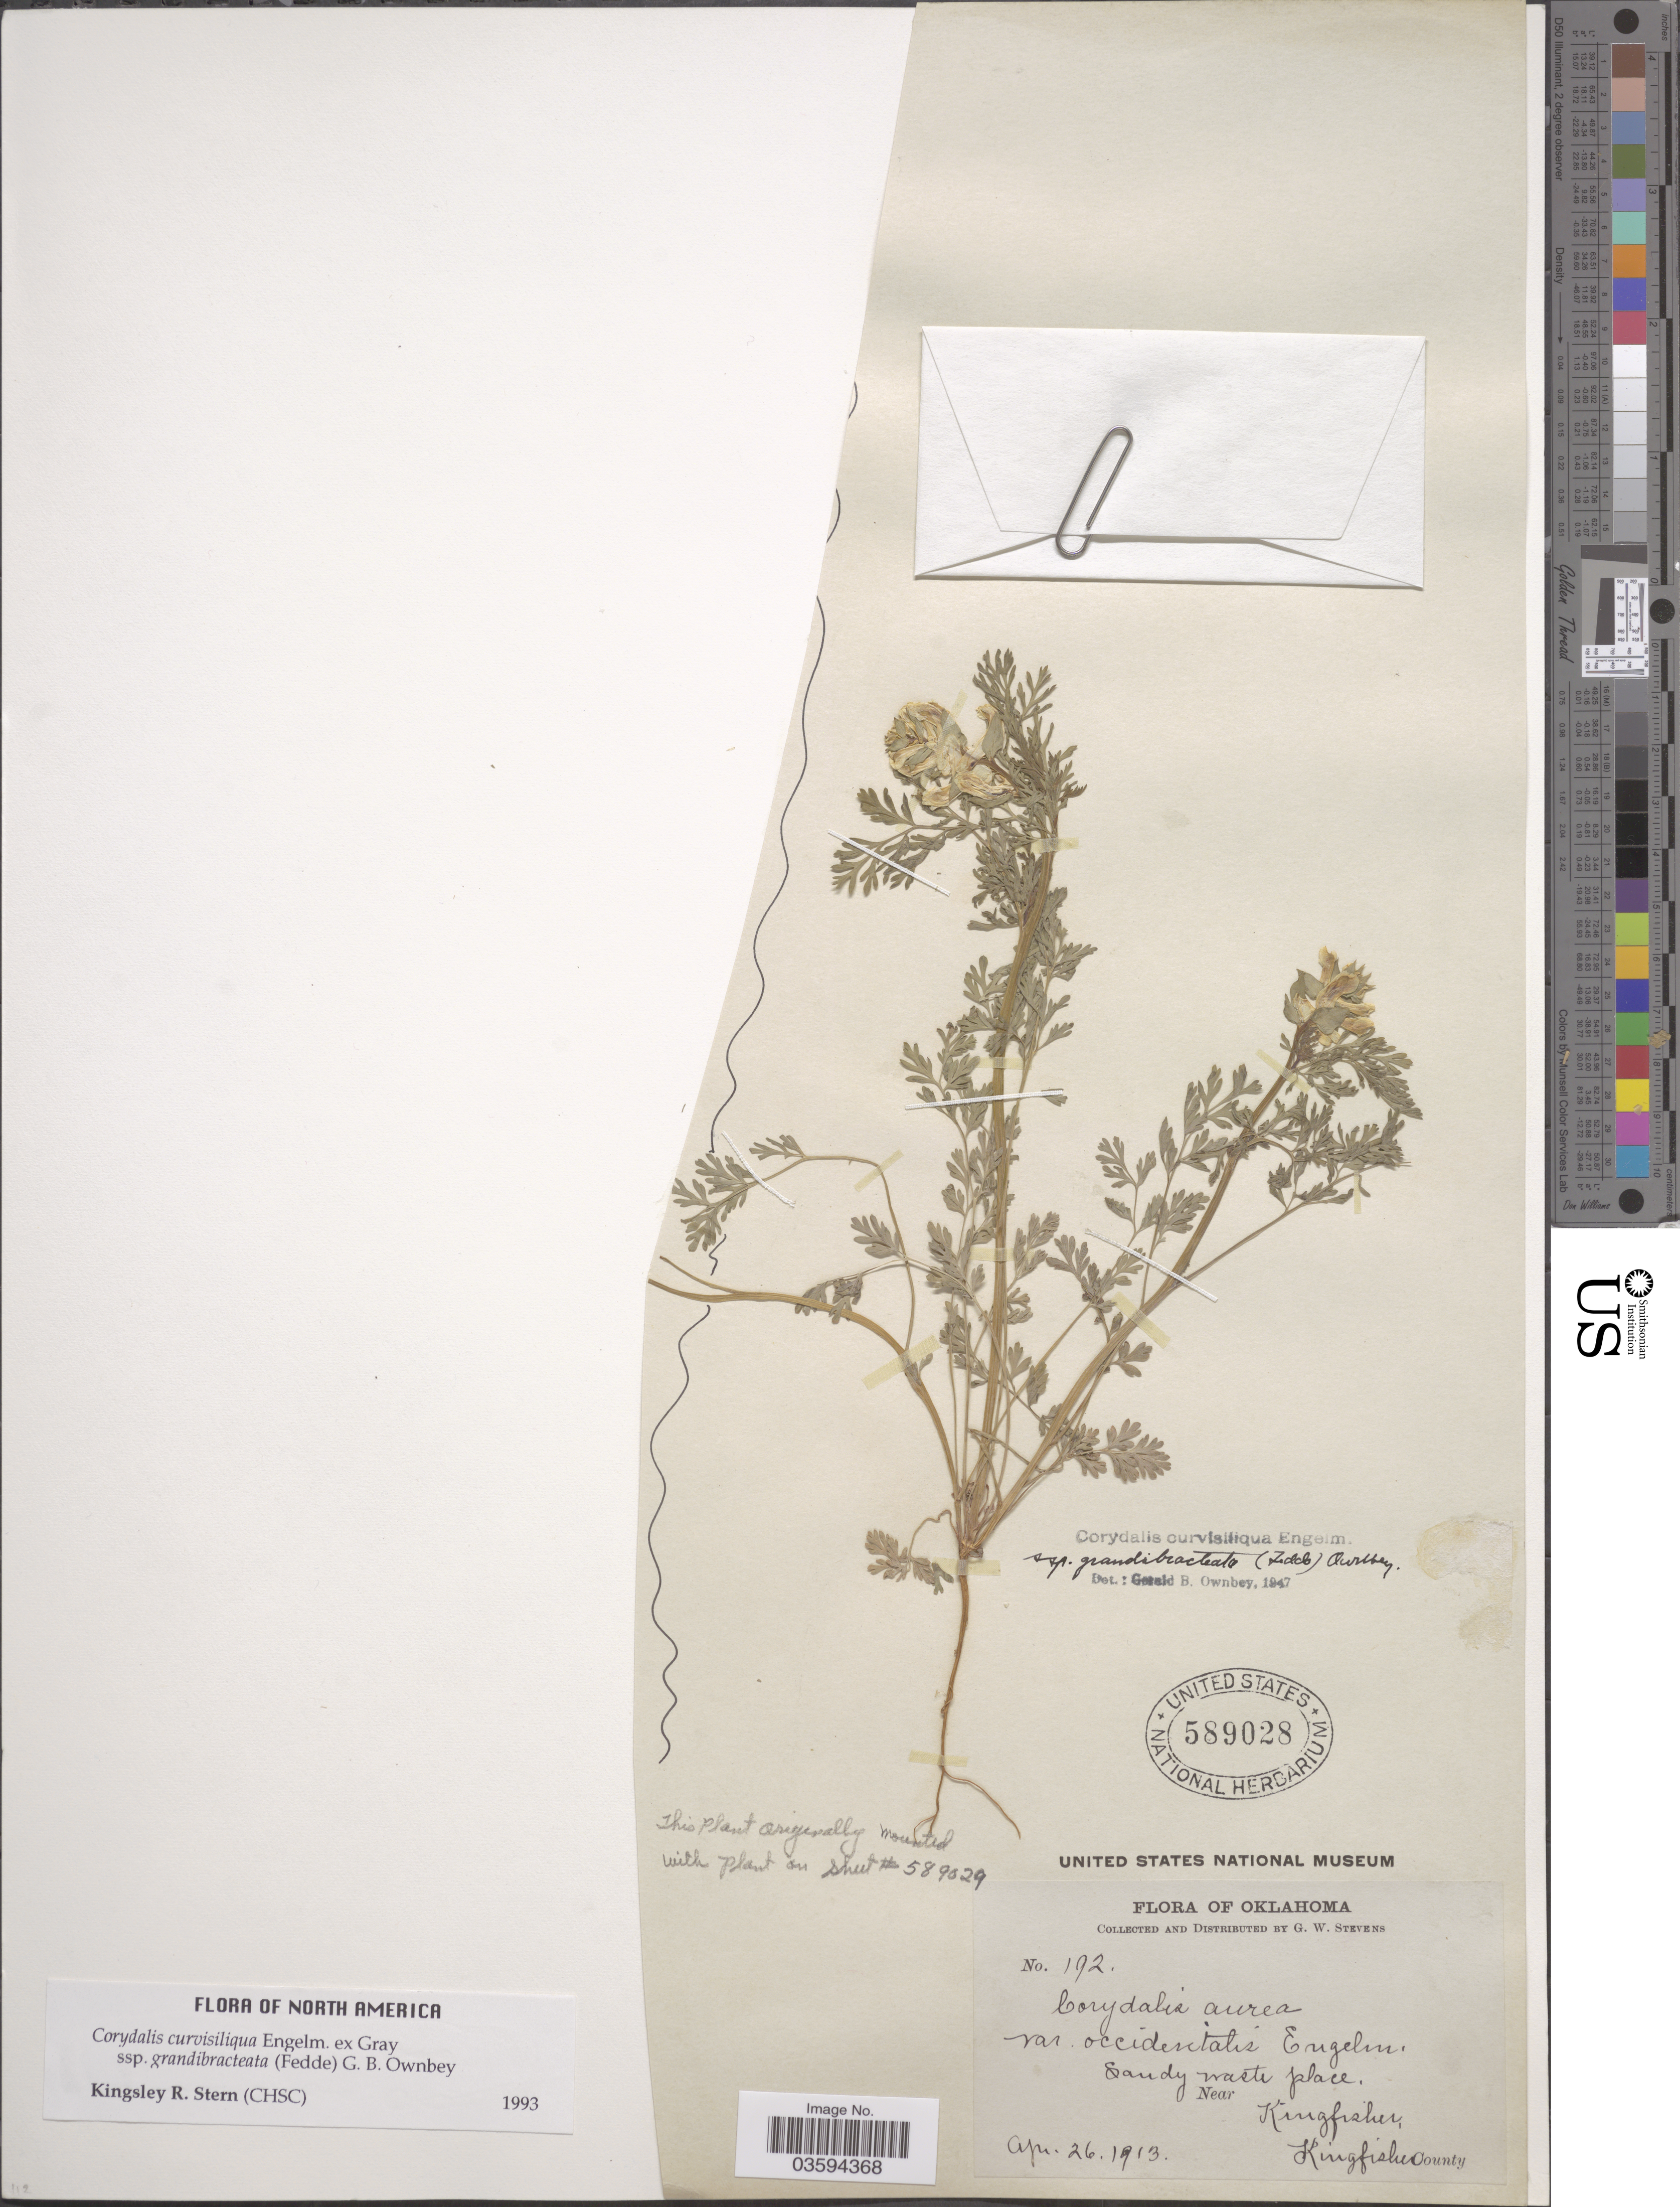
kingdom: Plantae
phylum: Tracheophyta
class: Magnoliopsida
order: Ranunculales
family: Papaveraceae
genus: Corydalis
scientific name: Corydalis curvisiliqua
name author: (A. Gray) Engelm. ex A. Gray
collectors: G. W. Stevens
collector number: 192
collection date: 1913-04-26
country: United States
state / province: Oklahoma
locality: Near Kingfisher, Kingfisher County.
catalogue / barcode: US 589028